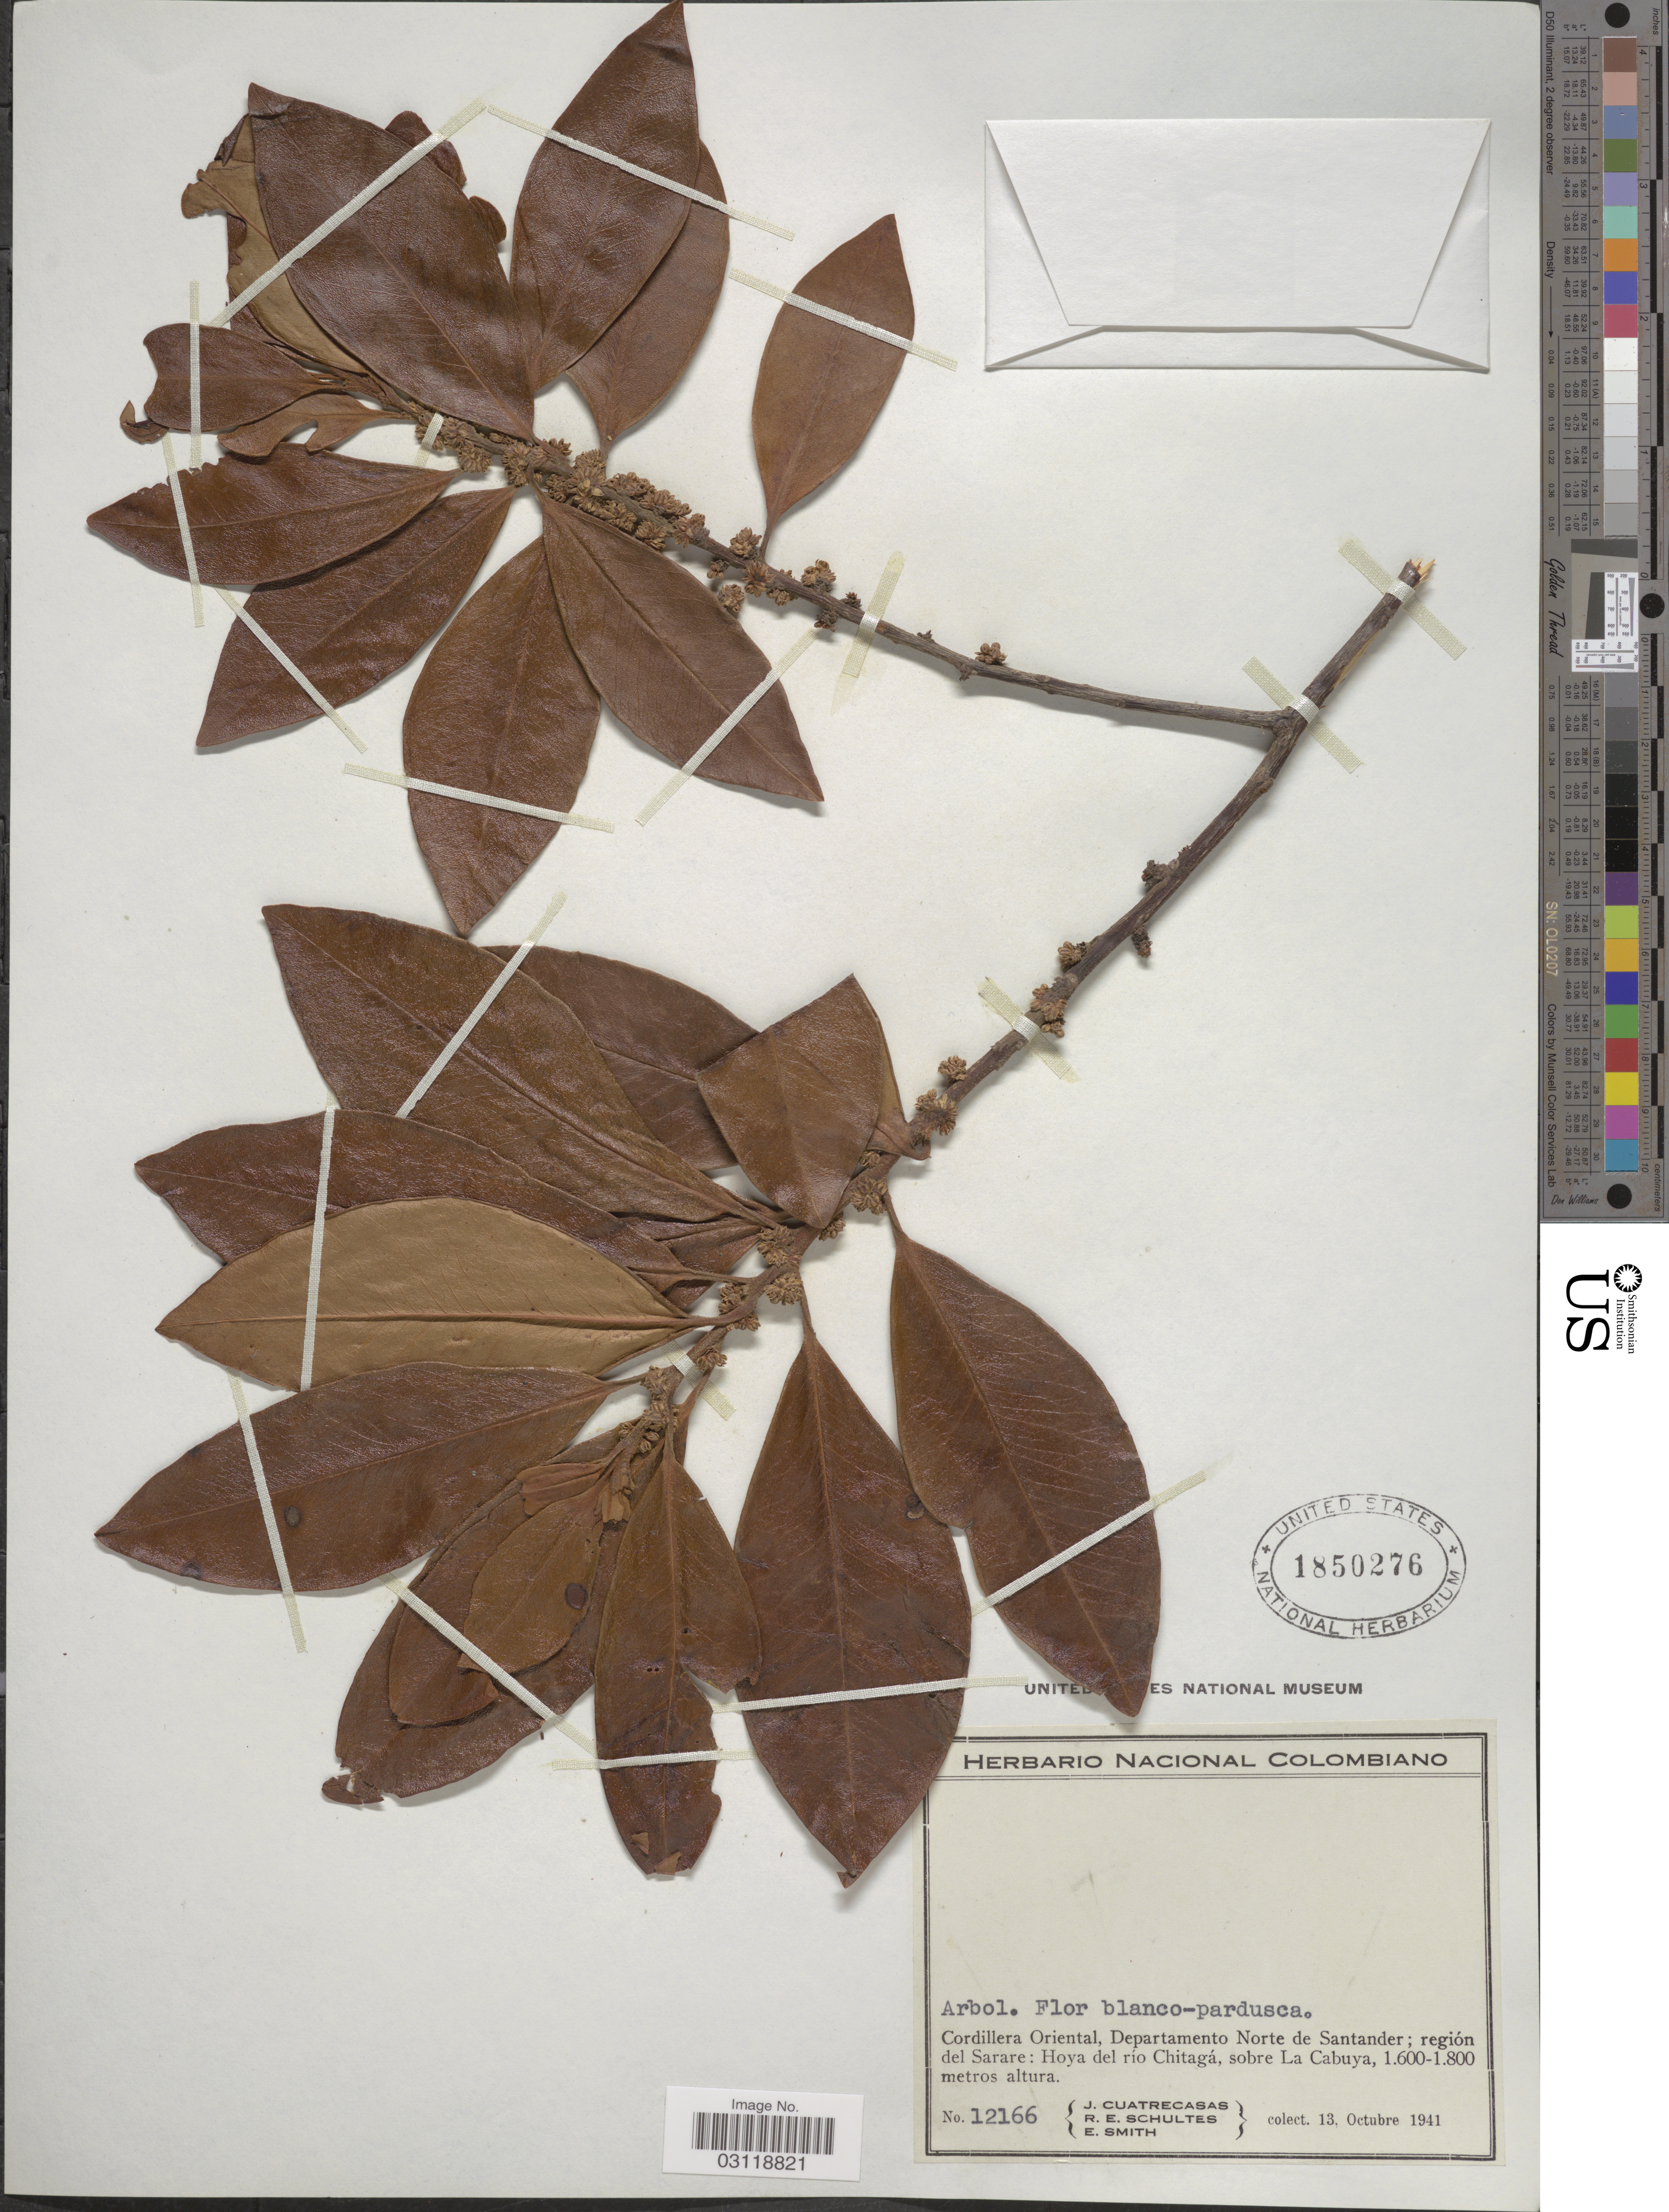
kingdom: Plantae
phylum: Tracheophyta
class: Magnoliopsida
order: Ericales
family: Primulaceae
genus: Rapanea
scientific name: Rapanea sp.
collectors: J. Cuatrecasas, R. E. Schultes & E. Smith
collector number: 12166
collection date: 1941-10-13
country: Colombia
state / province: Norte de Santander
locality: Cordillera Oriental, Departamento Norte de Santander; región del Sarare: Hoya del río Chitagá, sobre La Cabuya.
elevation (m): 1600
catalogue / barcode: US 1850276